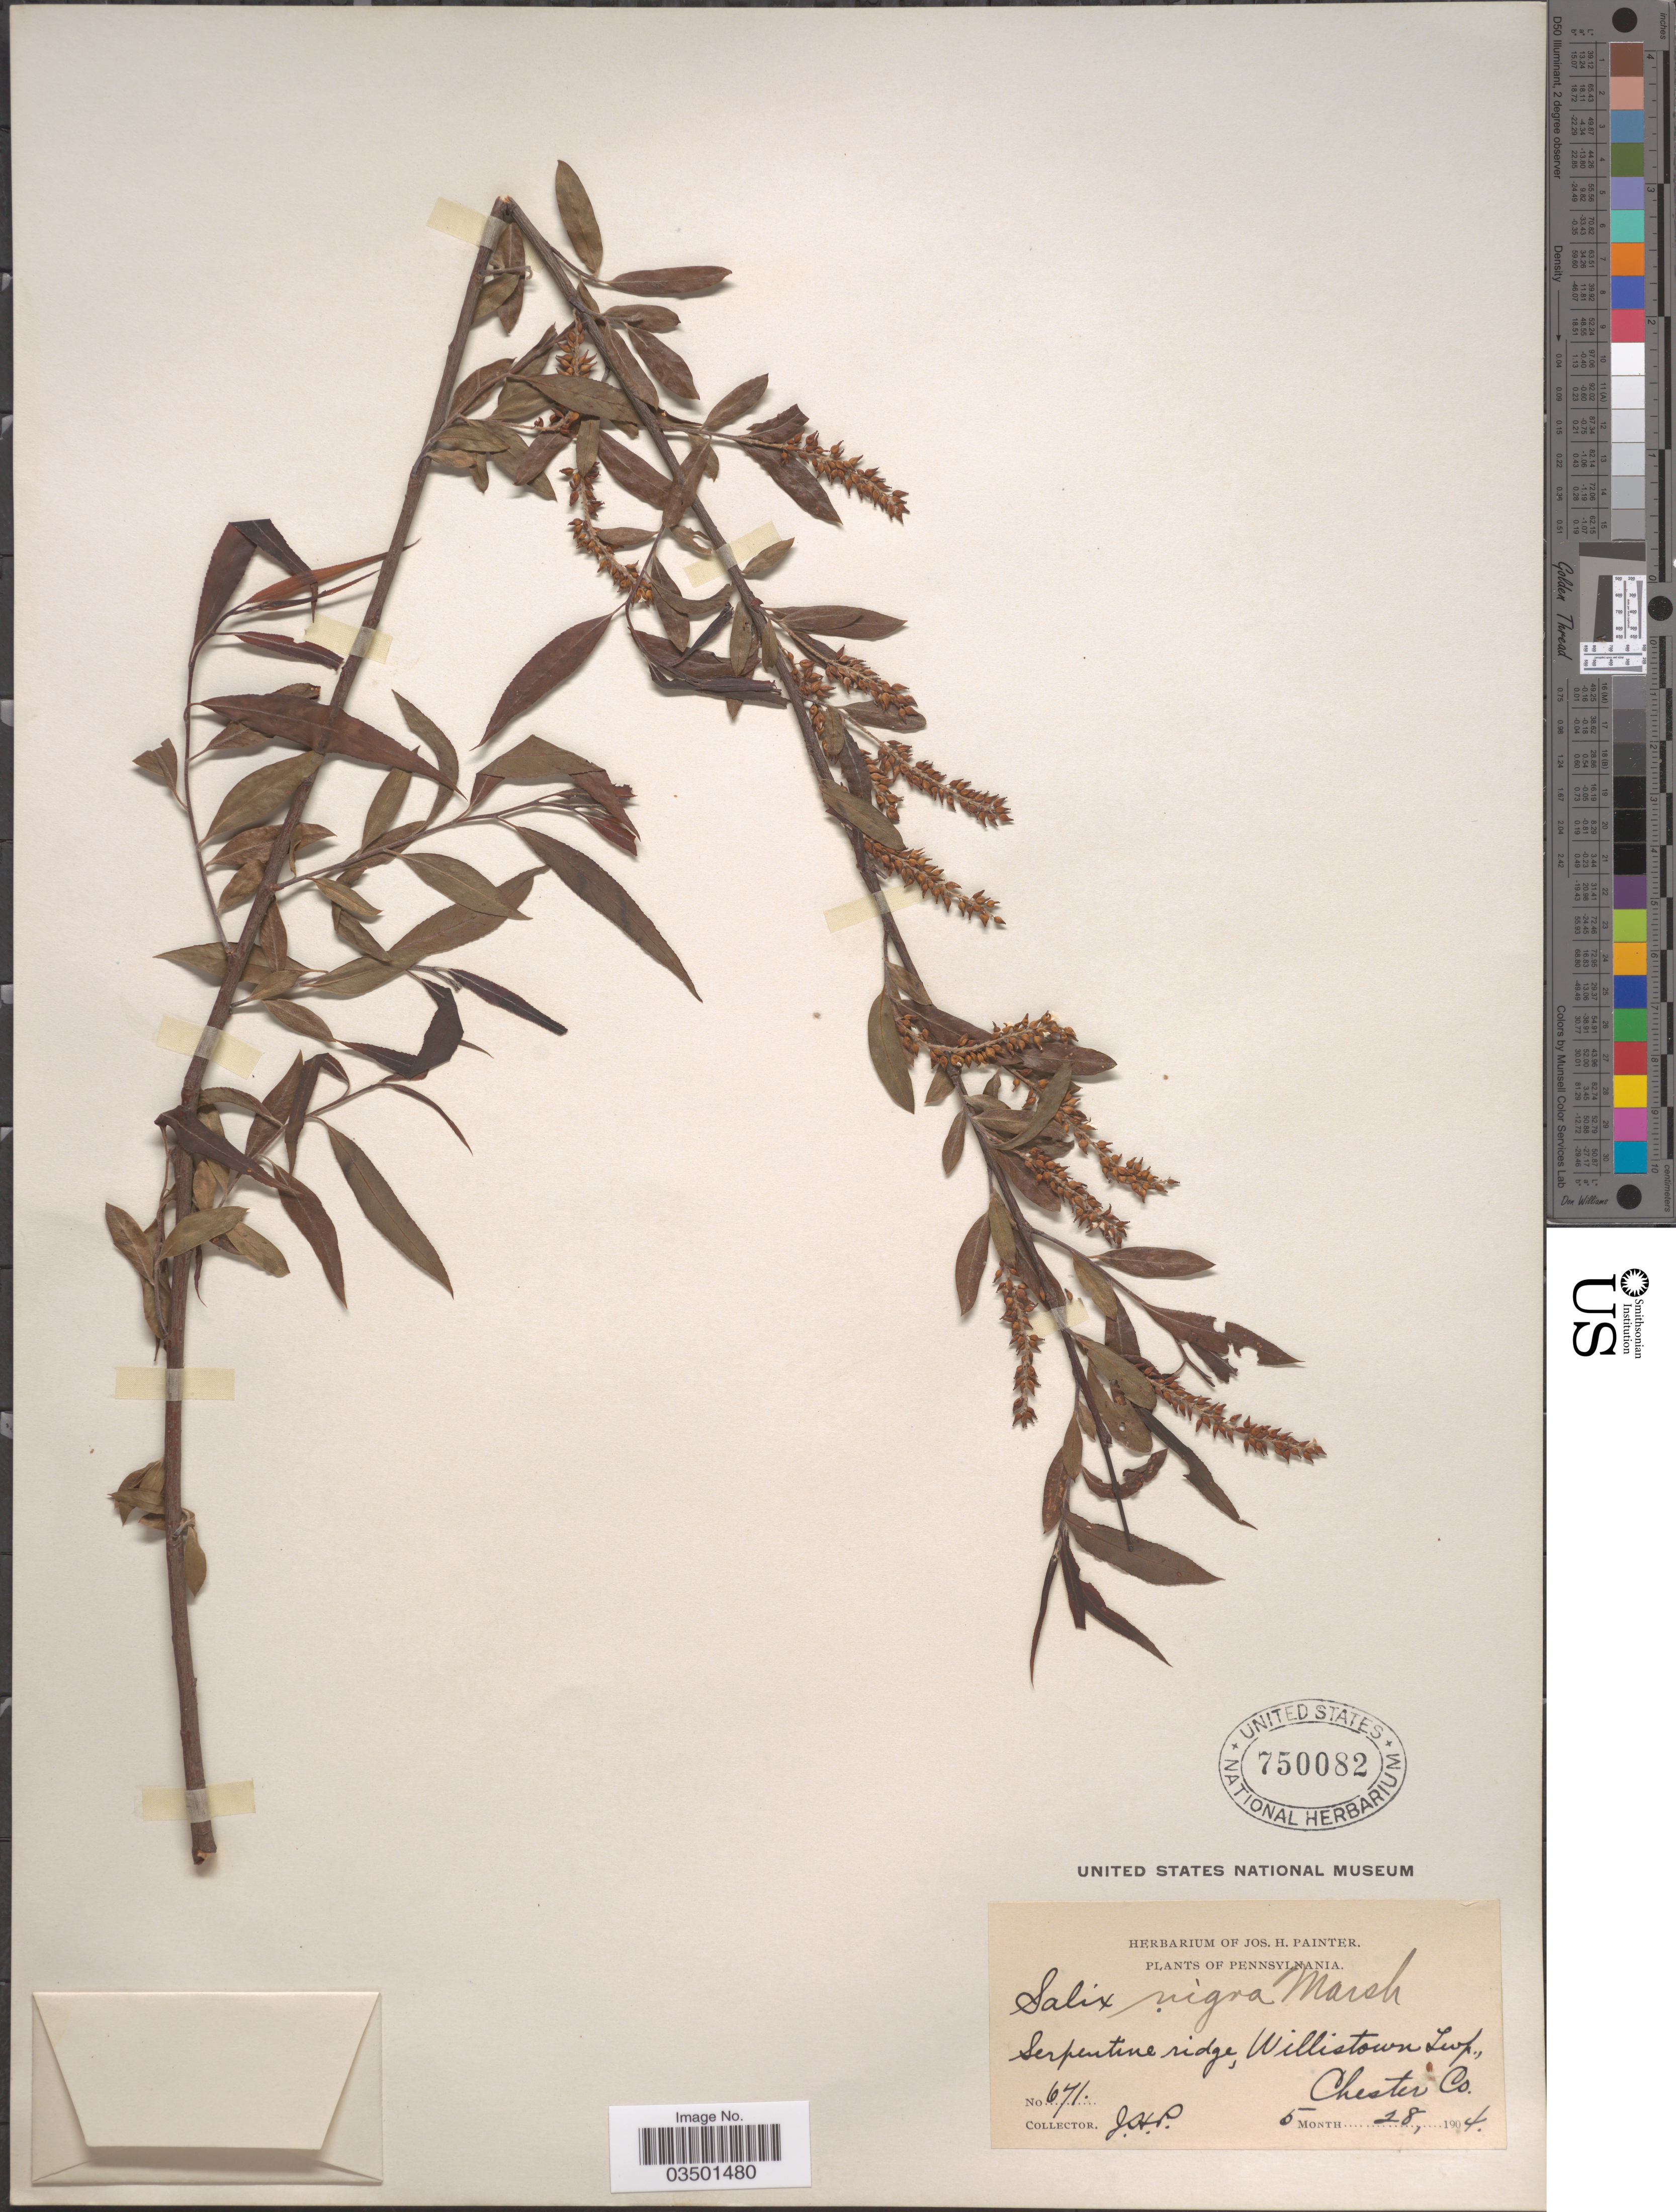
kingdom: Plantae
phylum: Tracheophyta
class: Magnoliopsida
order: Malpighiales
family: Salicaceae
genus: Salix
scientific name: Salix nigra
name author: Marshall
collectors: J. H. Painter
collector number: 671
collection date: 1904-05-28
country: United States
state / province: Pennsylvania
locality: Serpentine ridge, Willistown Twp., Chester Co.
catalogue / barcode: US 750082